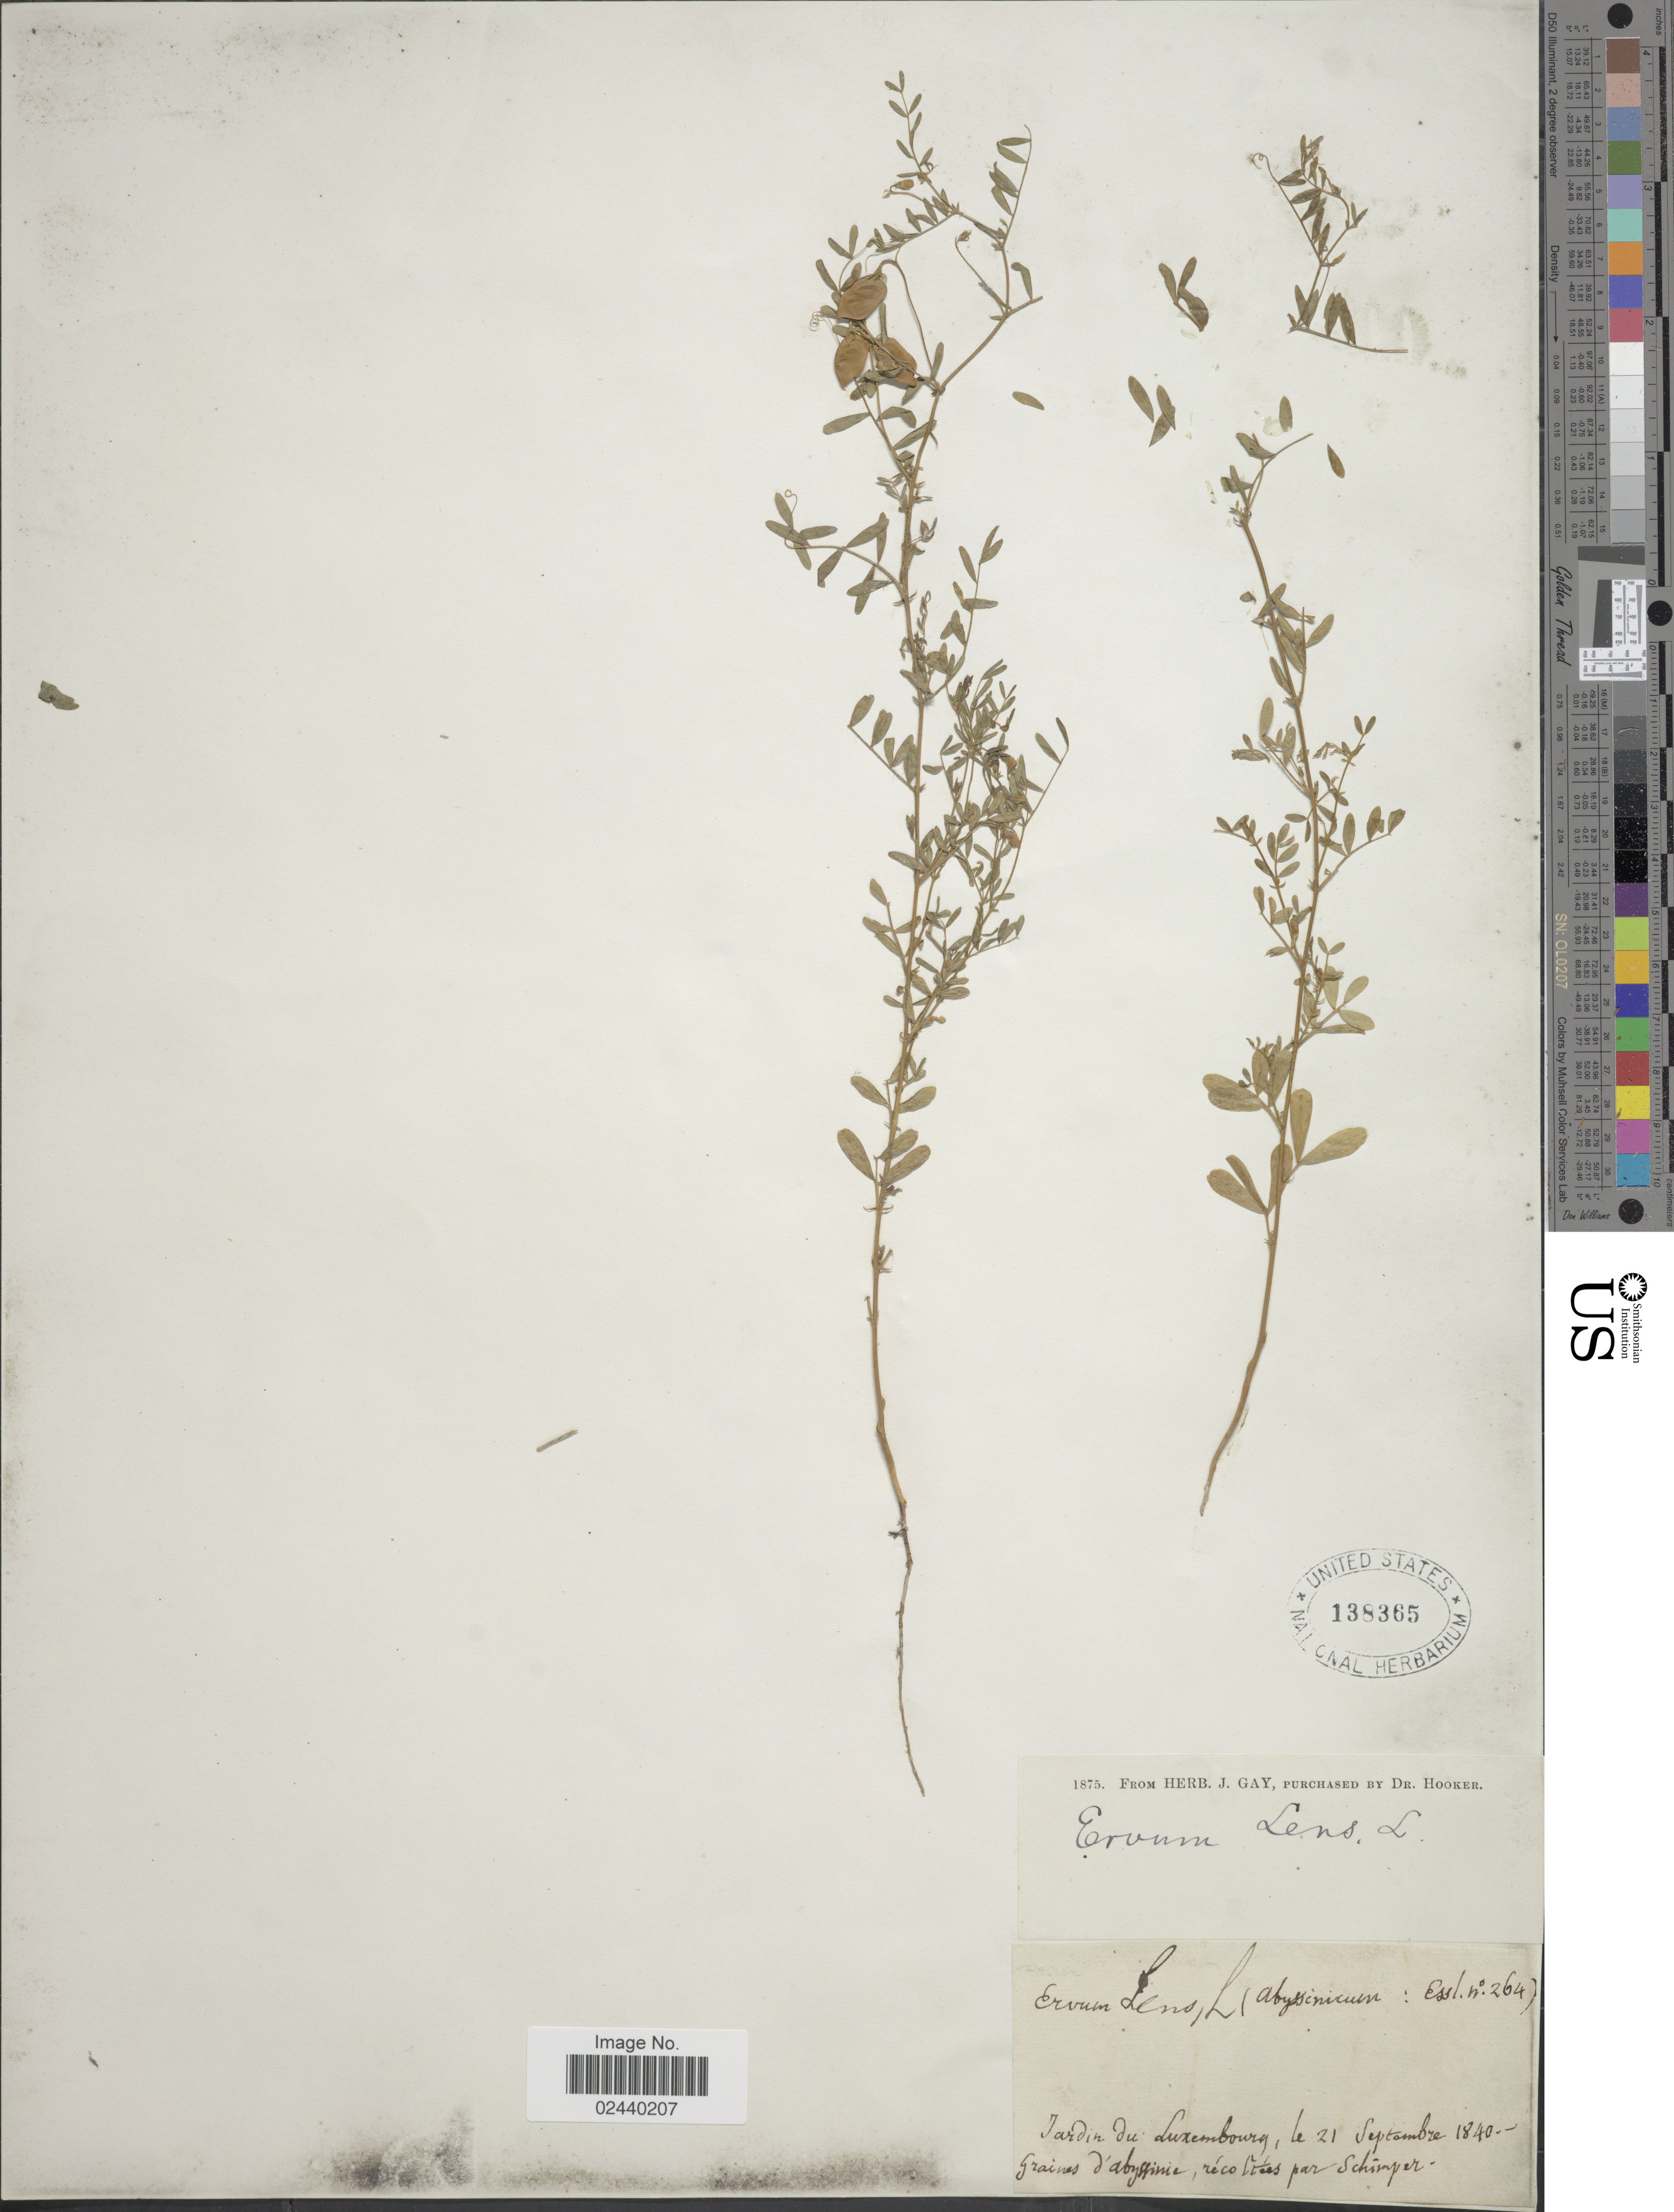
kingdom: Plantae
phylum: Tracheophyta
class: Magnoliopsida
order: Fabales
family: Fabaceae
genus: Vicia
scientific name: Vicia lens subsp. lens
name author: (L.) Coss. & Germ.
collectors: -. Schimper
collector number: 264?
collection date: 1840-09-21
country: Luxembourg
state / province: Luxembourg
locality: Jardin du Luxembourg, Graines d'abyssinie.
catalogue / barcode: US 138365